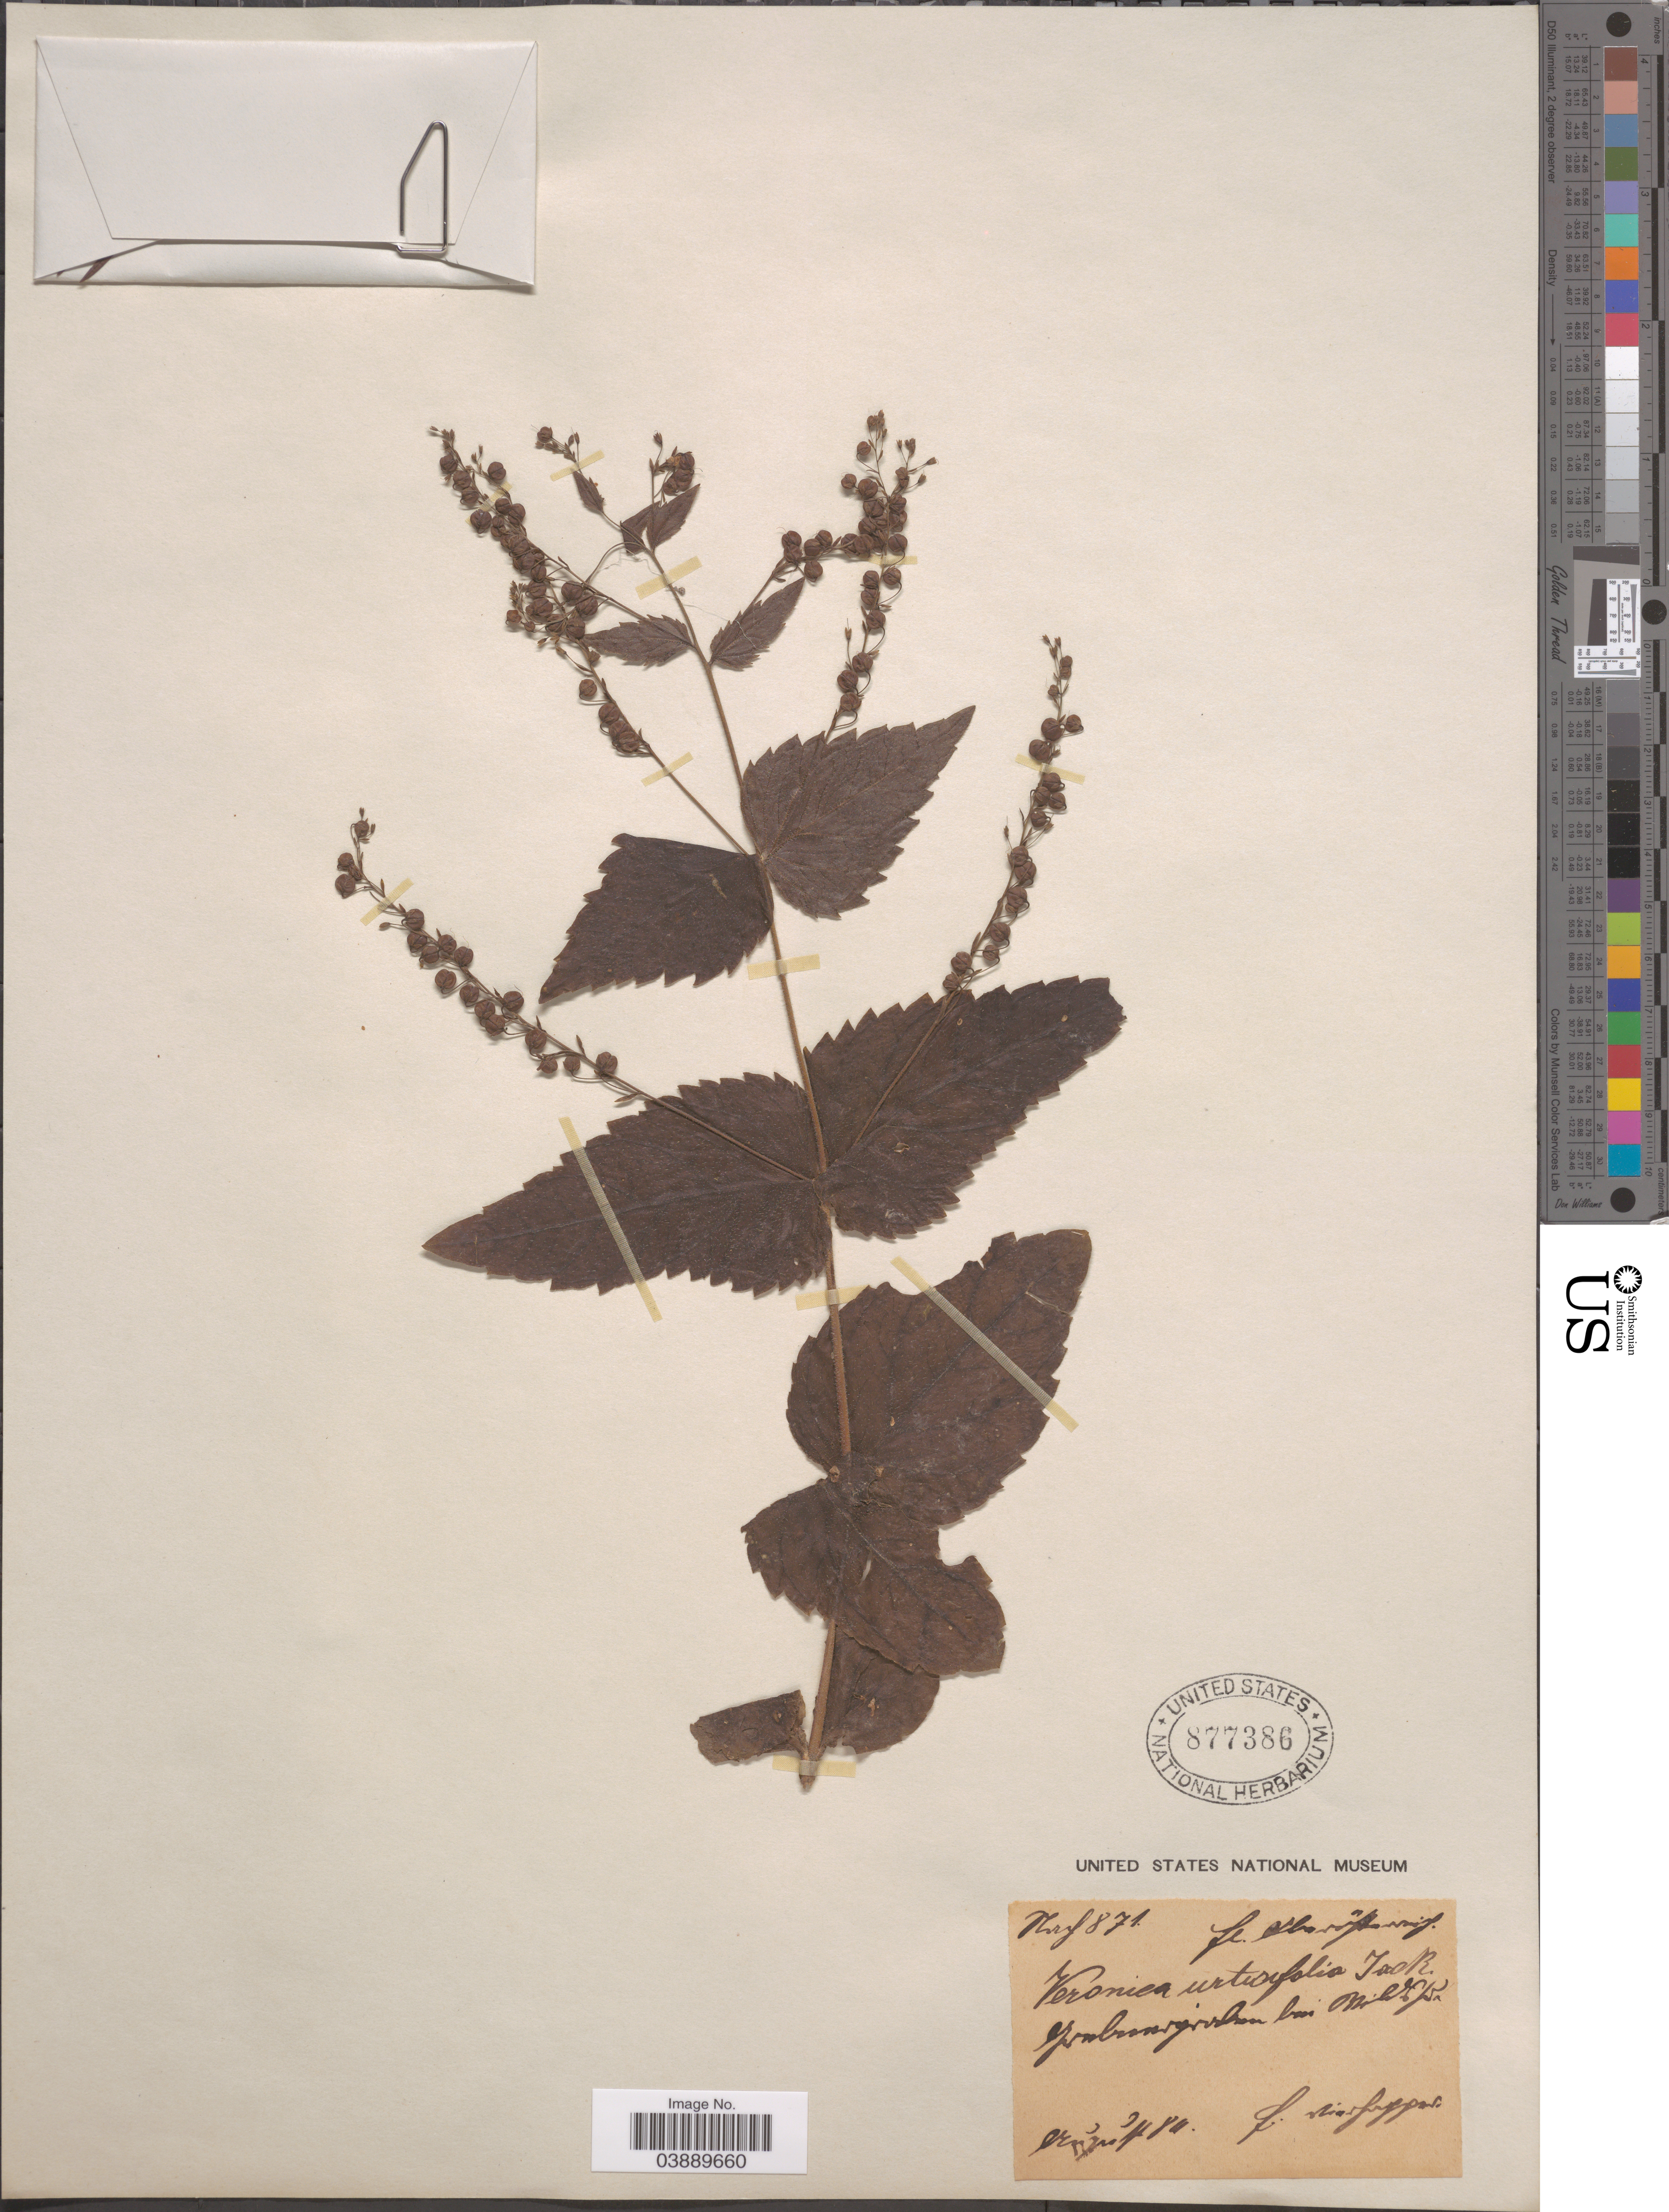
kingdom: Plantae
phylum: Tracheophyta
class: Magnoliopsida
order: Lamiales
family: Plantaginaceae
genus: Veronica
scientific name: Veronica urticifolia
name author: Jacq.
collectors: F. Vierhapper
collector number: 871*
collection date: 1884-08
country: Austria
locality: Fl. Oberösterreich, Gröbner[?]gräben bei Wildshut.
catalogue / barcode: US 877386